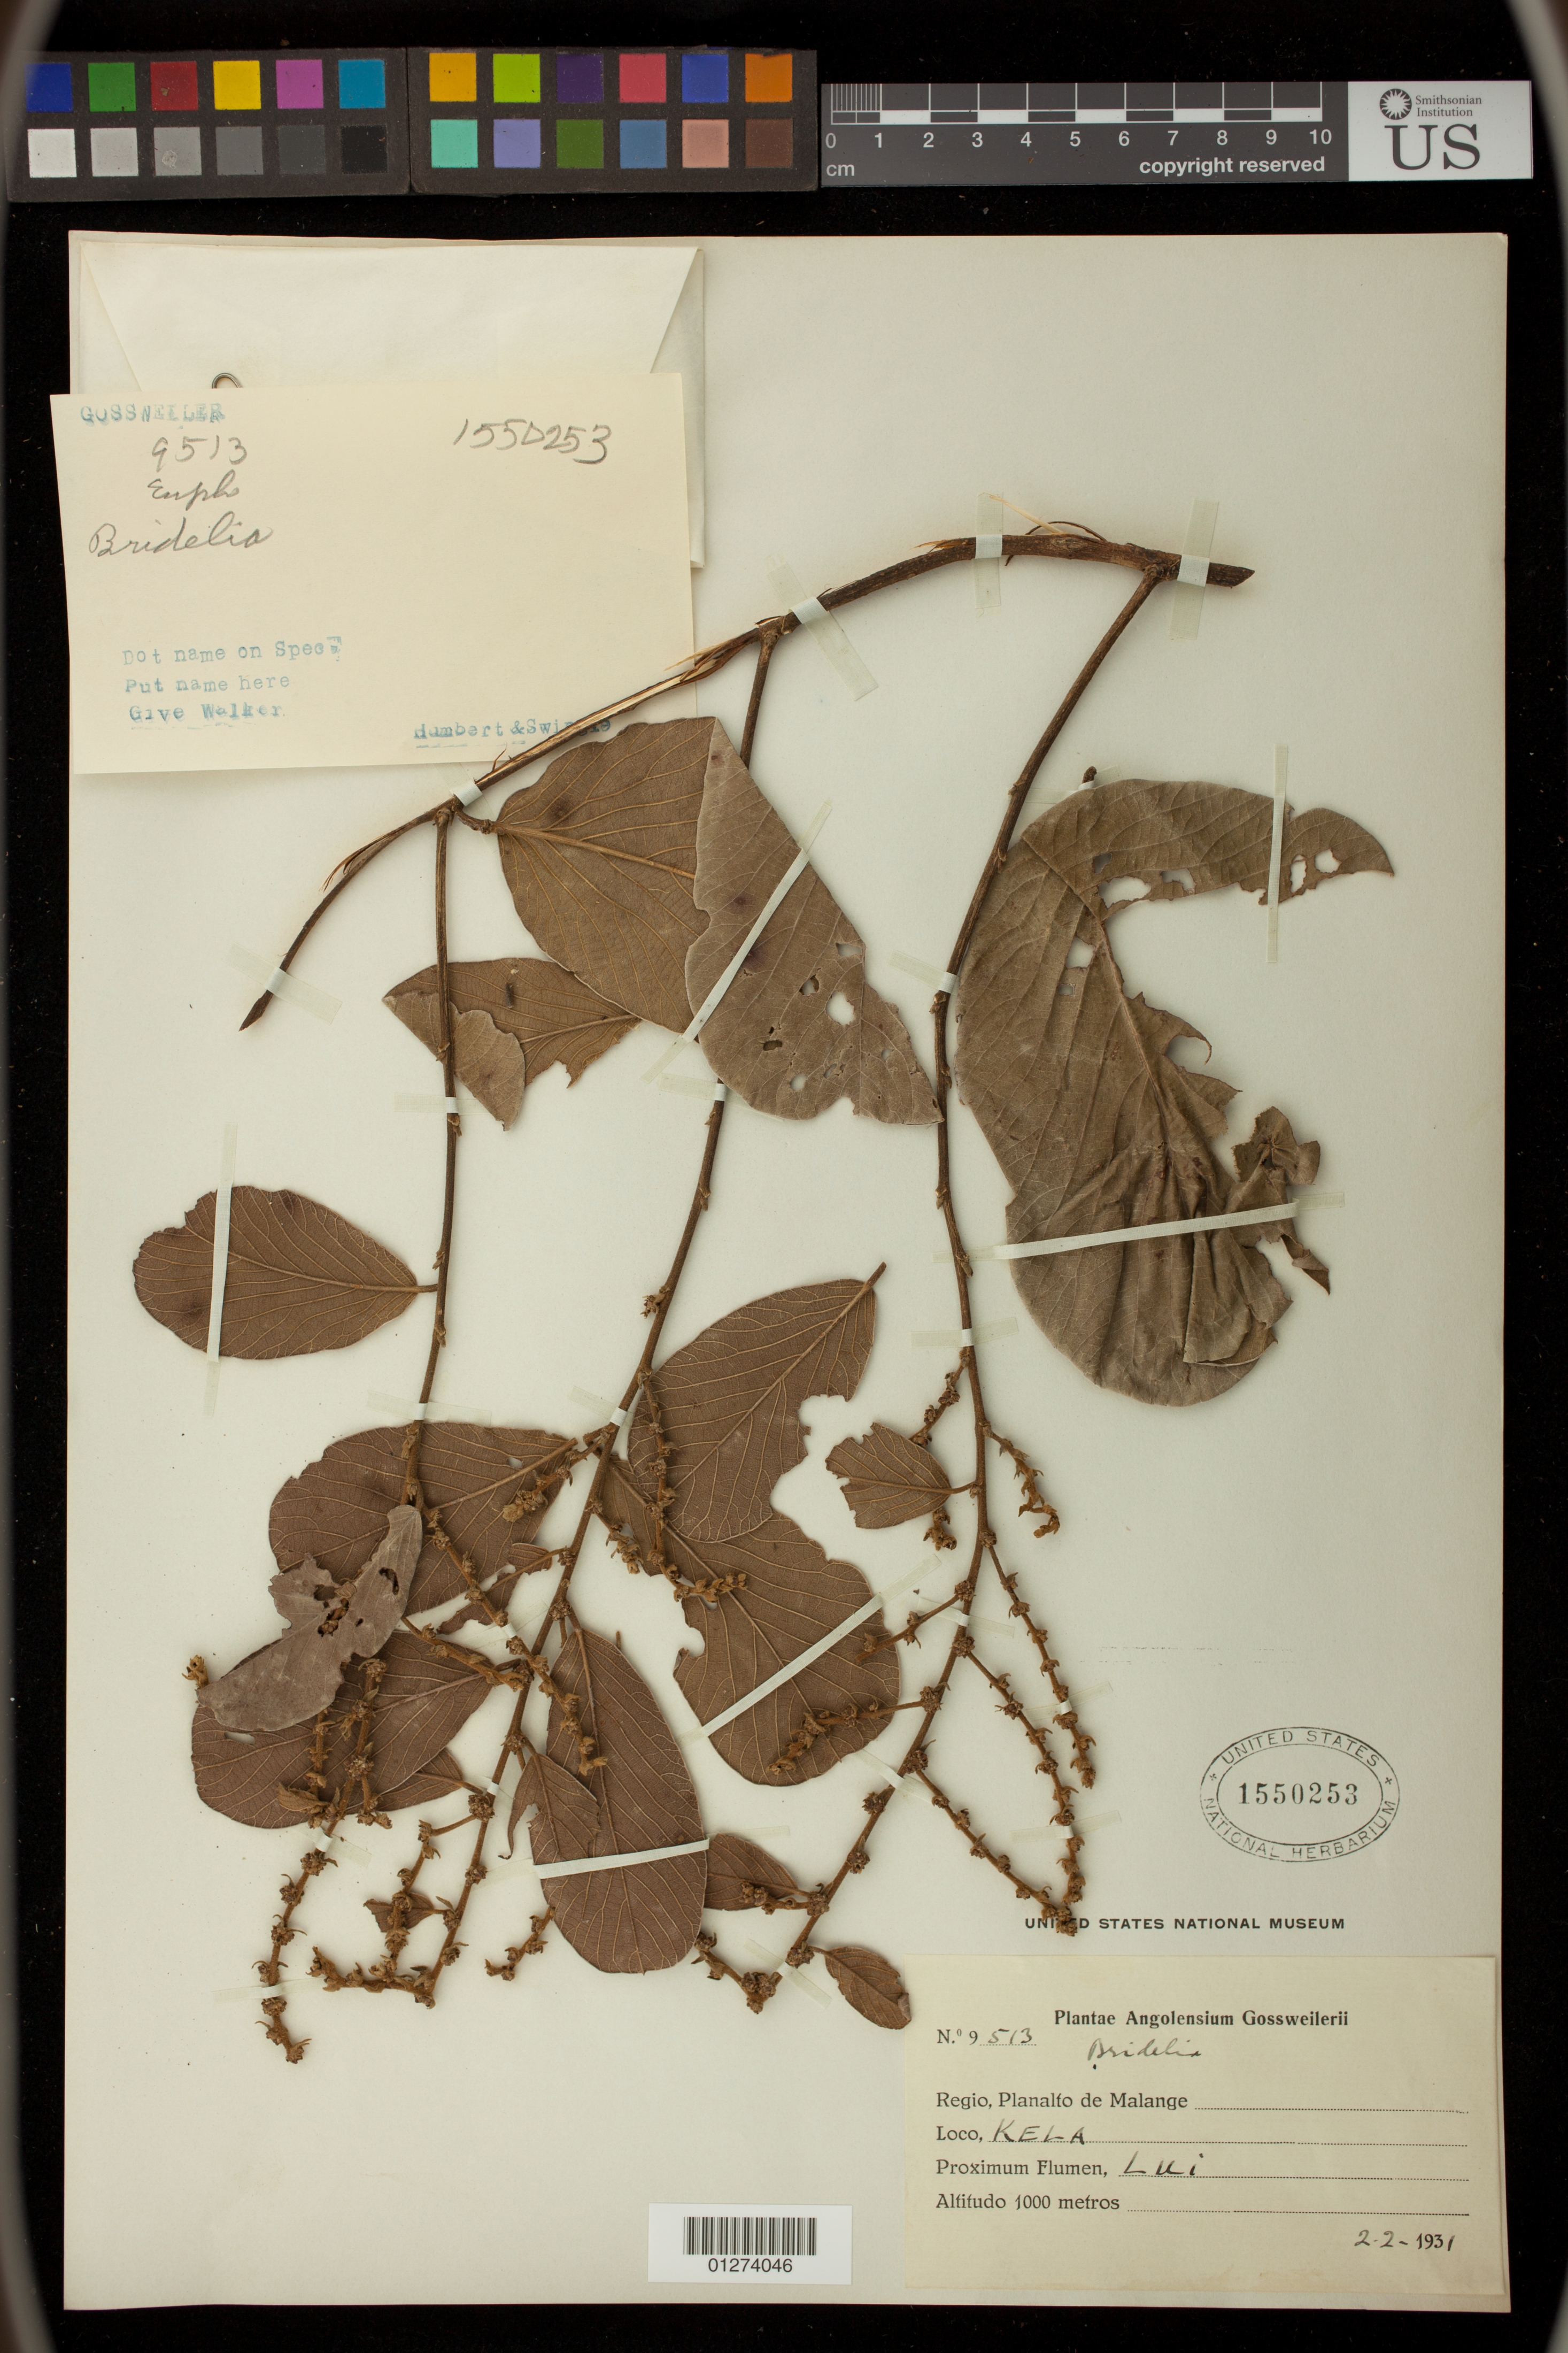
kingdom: Plantae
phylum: Tracheophyta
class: Magnoliopsida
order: Malpighiales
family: Phyllanthaceae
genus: Bridelia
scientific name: Bridelia sp.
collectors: Gossweiler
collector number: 9513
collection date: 1931-02-02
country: Angola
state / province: Malange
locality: Loco: Kela. Proximum Flumen: Lui.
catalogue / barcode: US 1550253